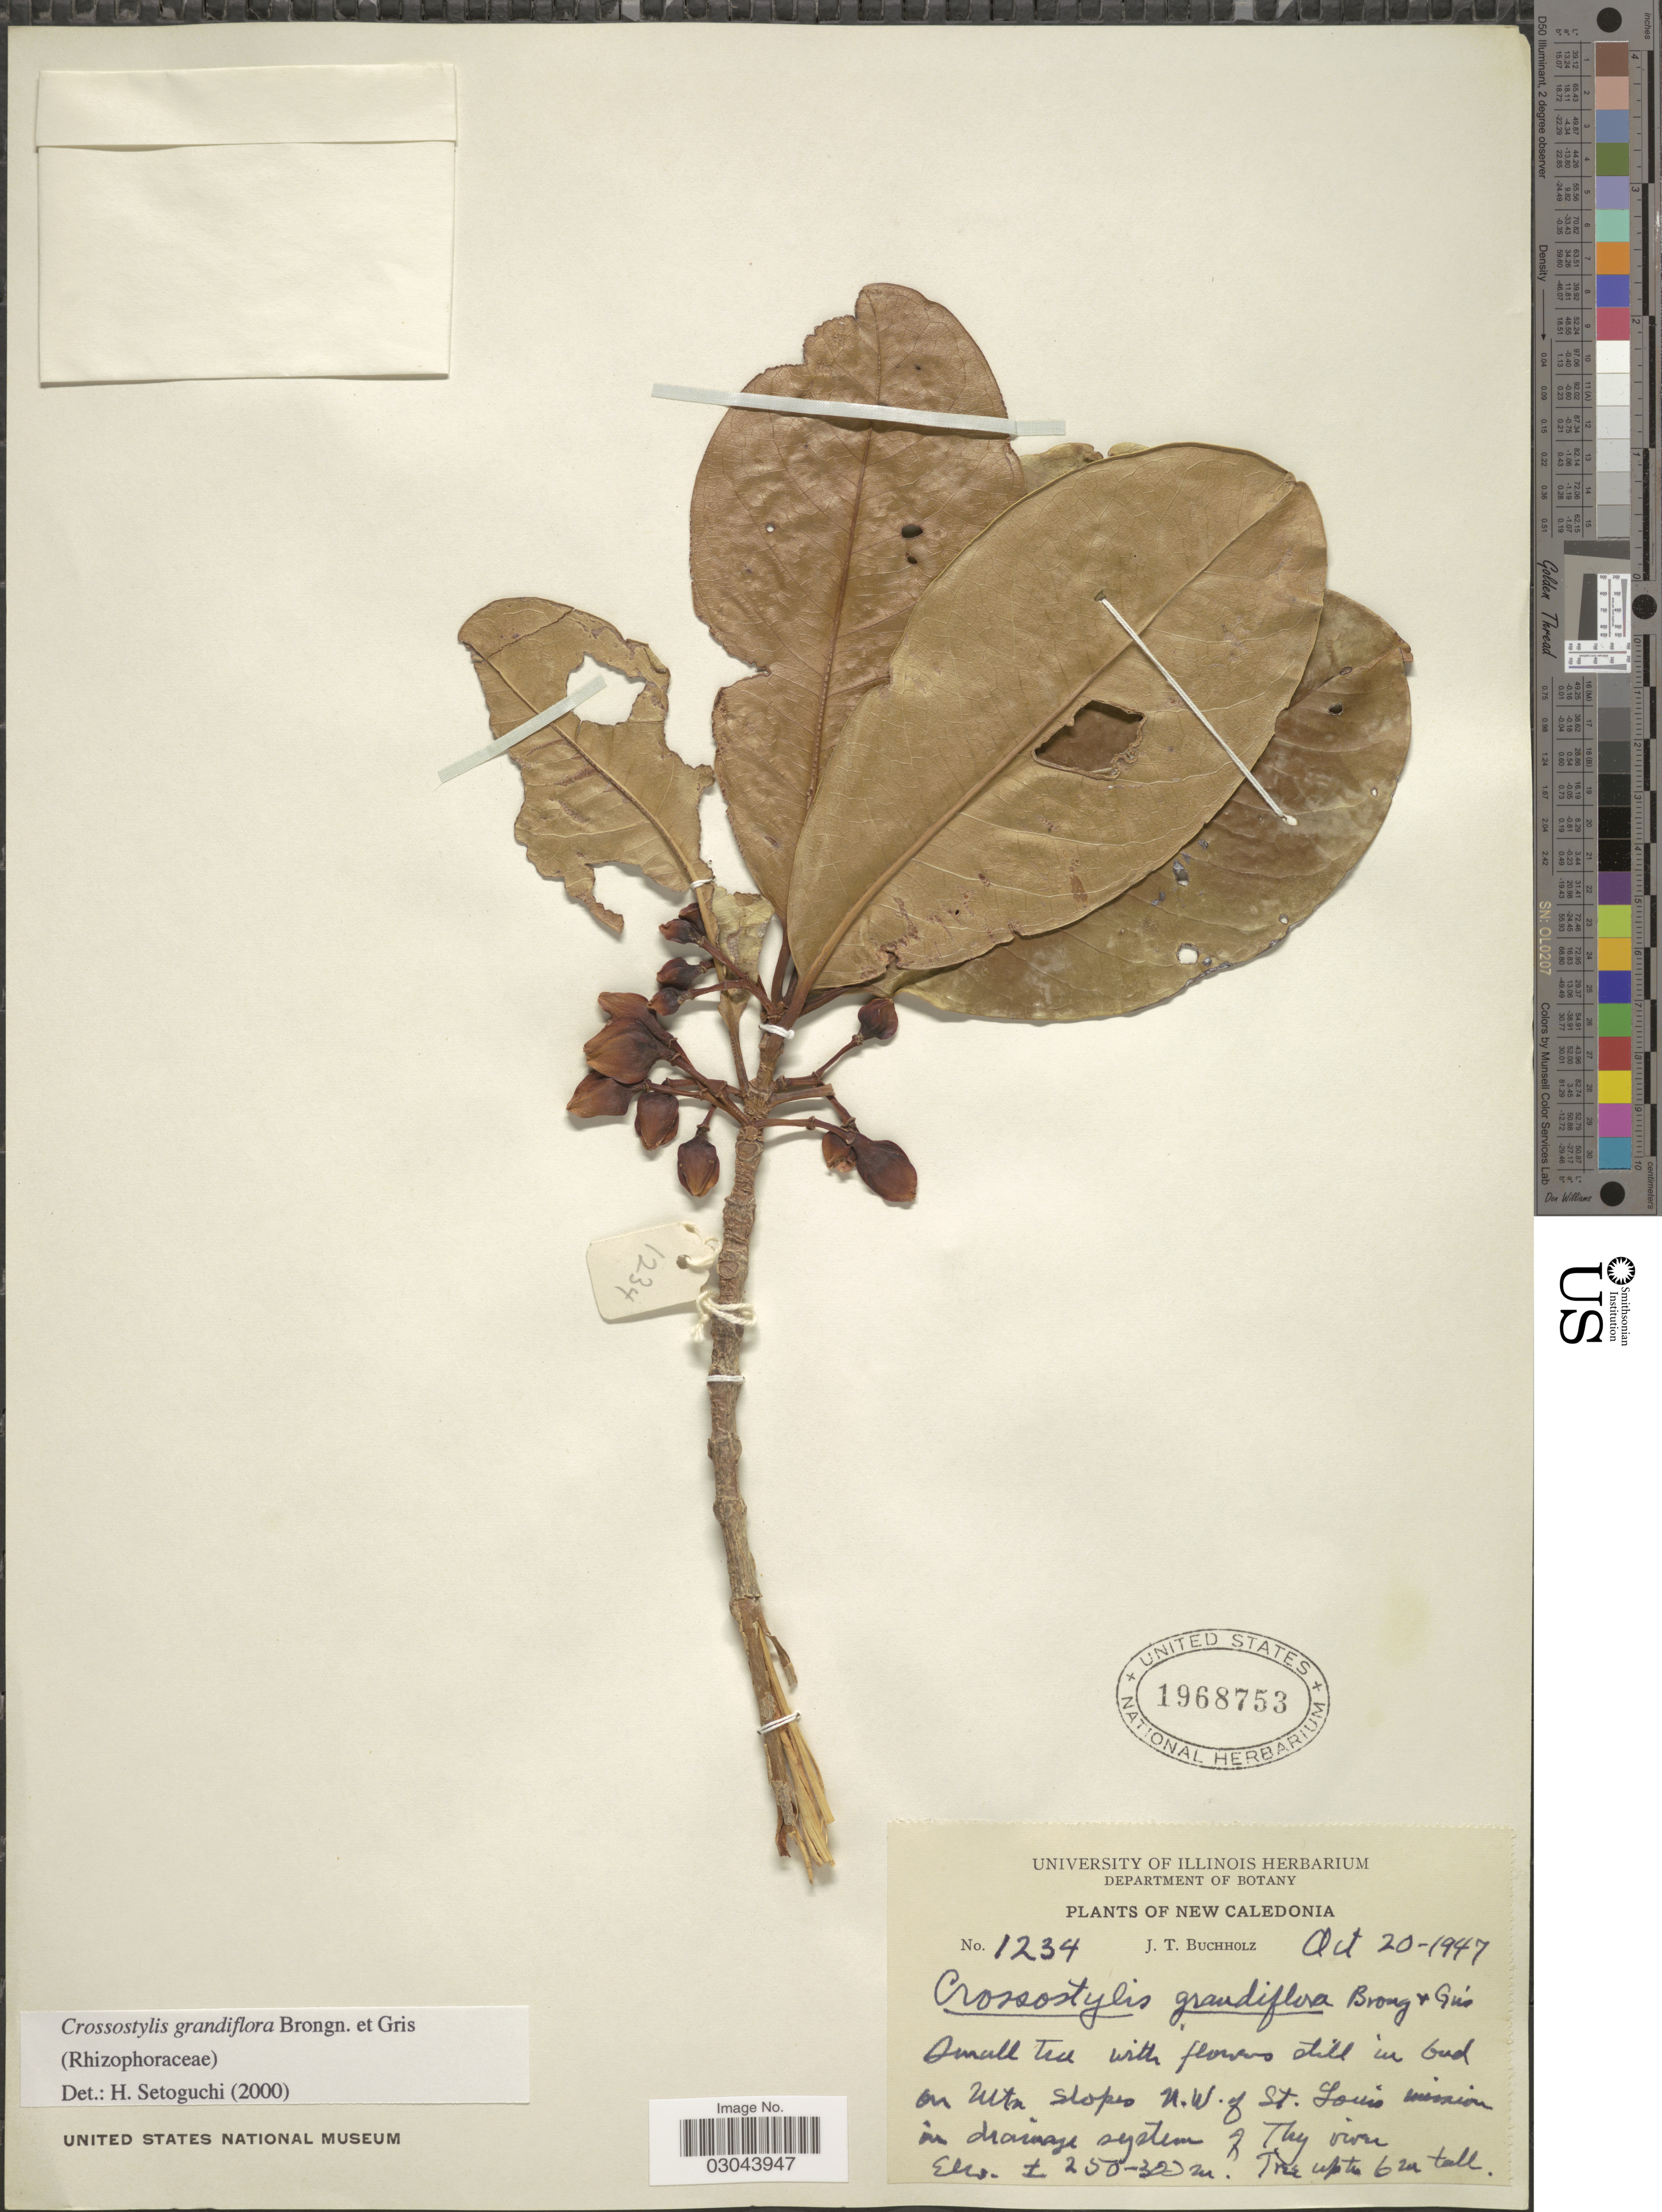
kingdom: Plantae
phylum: Tracheophyta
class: Magnoliopsida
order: Malpighiales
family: Rhizophoraceae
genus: Crossostylis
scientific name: Crossostylis grandiflora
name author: Pancher ex Brongn. & Gris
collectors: J. T. Buchholz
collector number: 1234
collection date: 1947-10-20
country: New Caledonia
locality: In bud on mtn slopes N.W. of St. Louis mission in drainage system of Thy river.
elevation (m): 250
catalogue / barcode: US 1968753